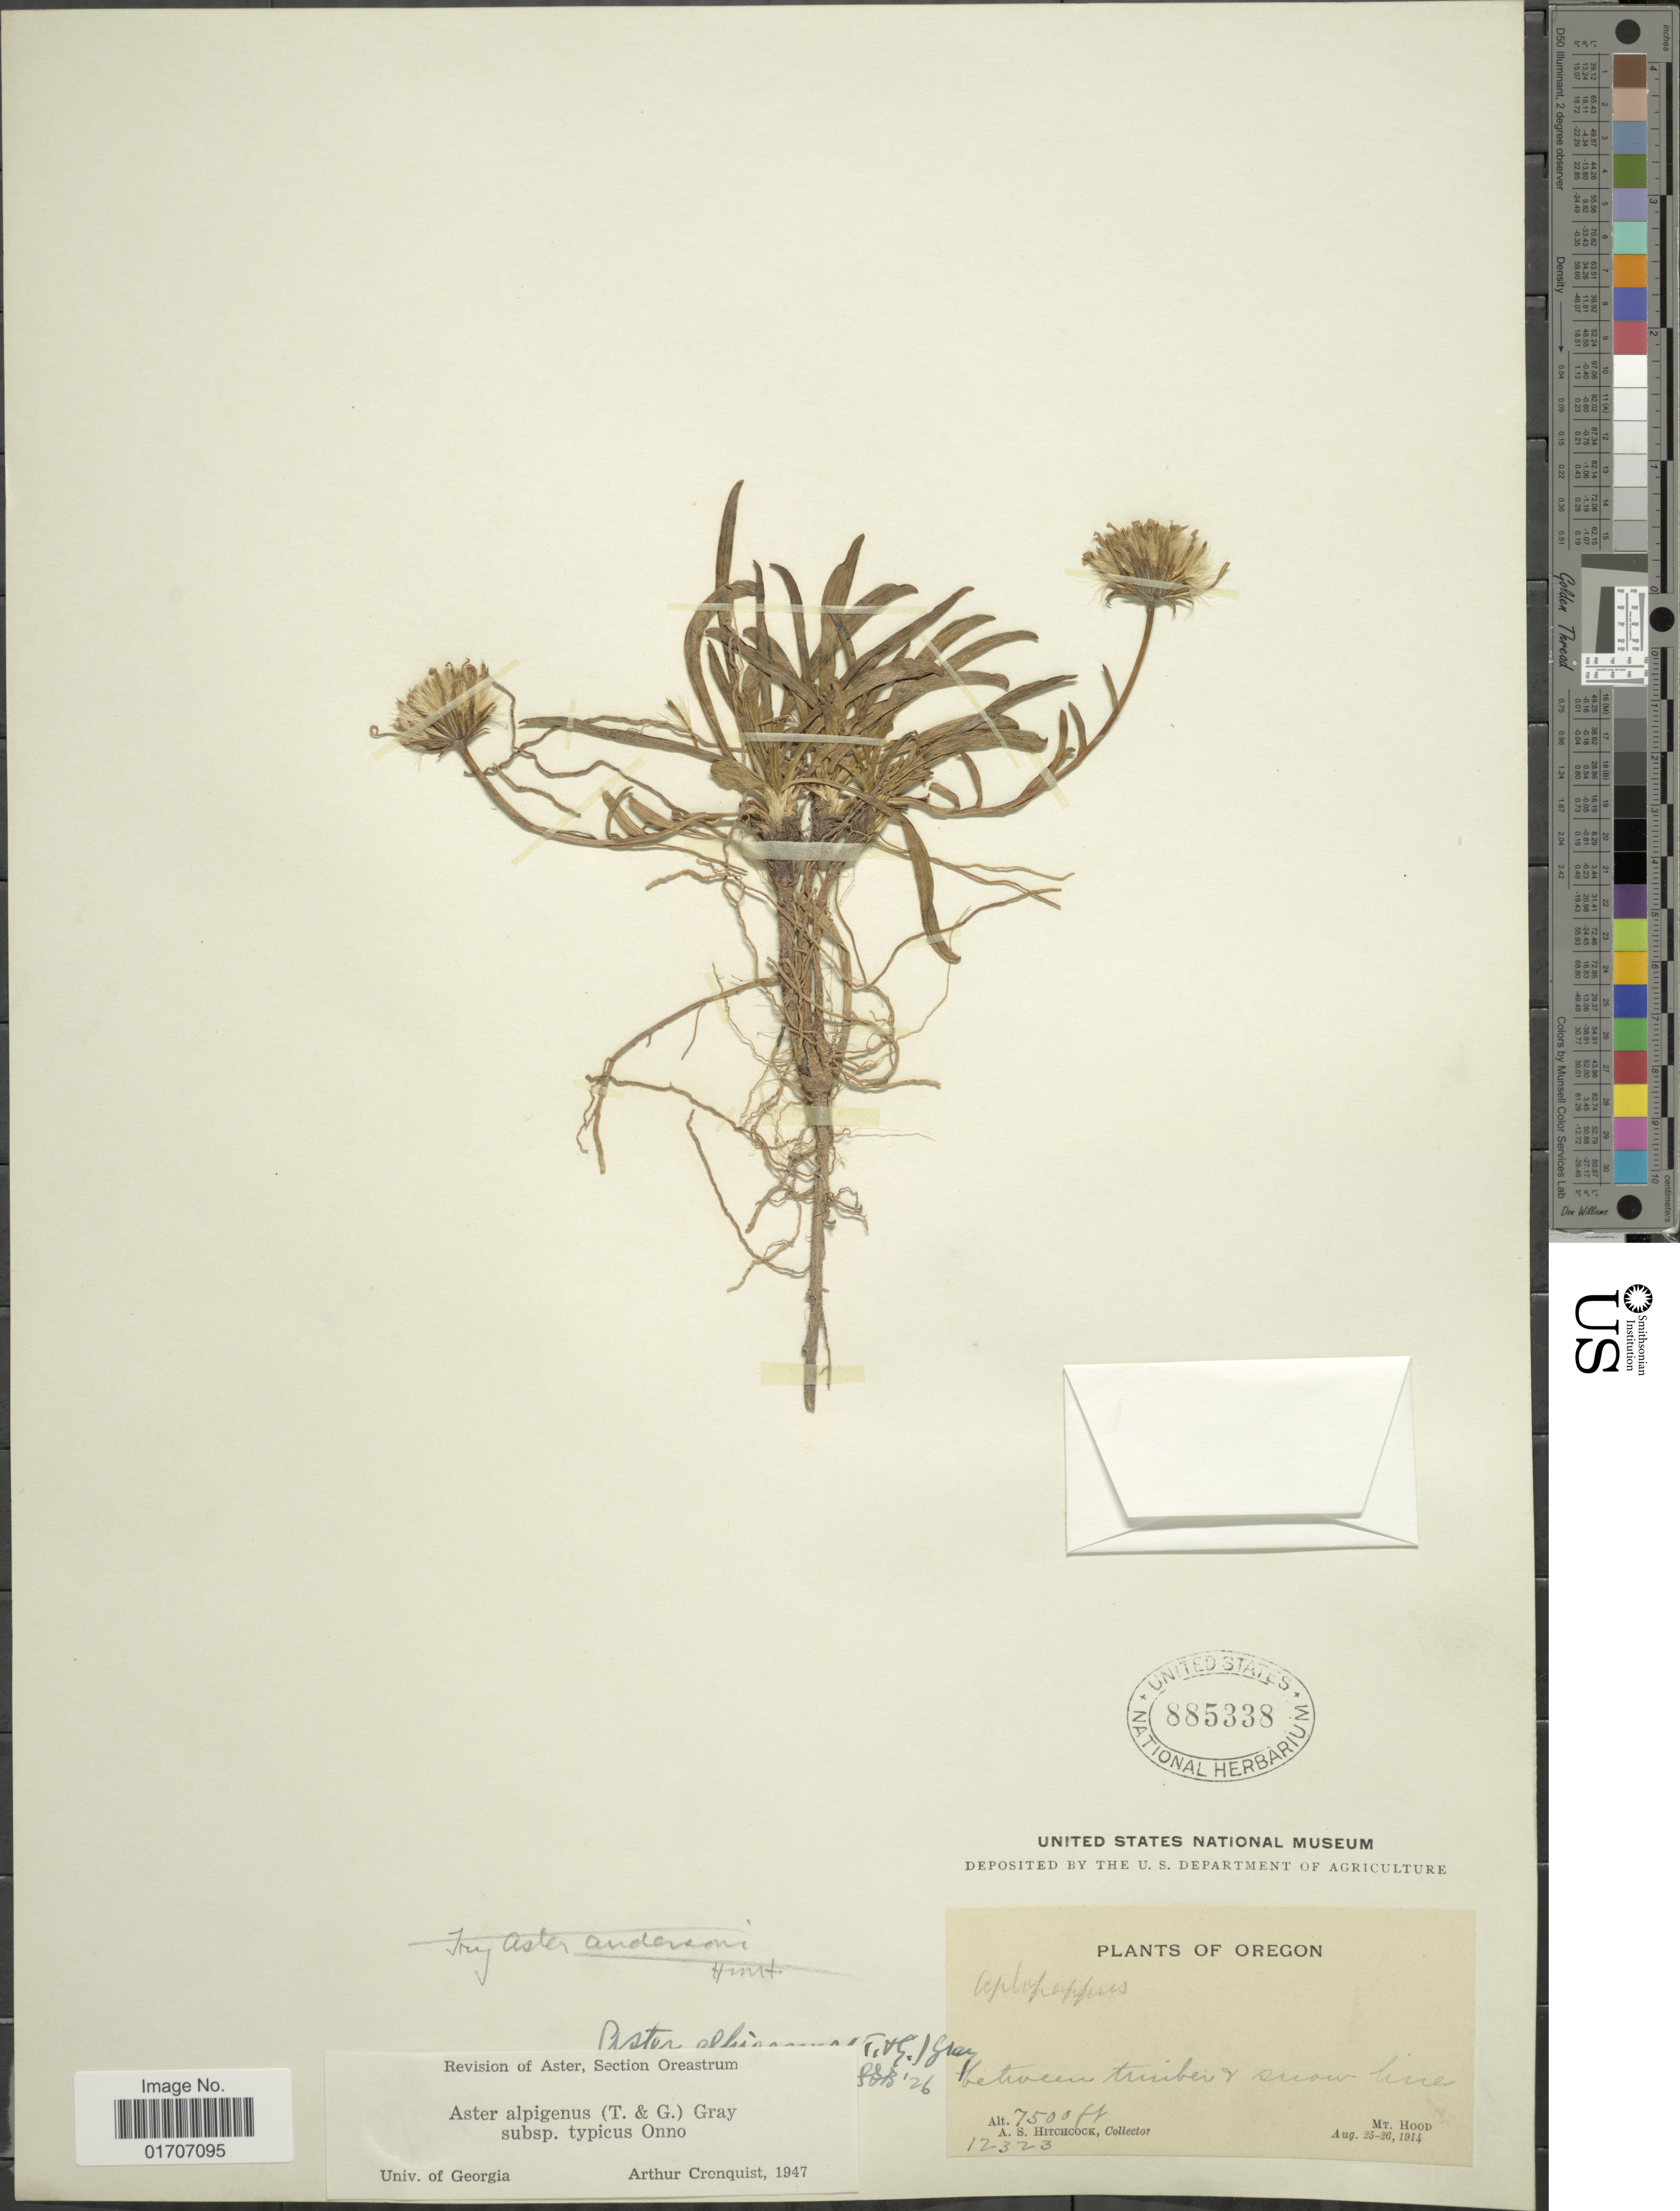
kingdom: Plantae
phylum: Tracheophyta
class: Magnoliopsida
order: Asterales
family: Asteraceae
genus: Oreostemma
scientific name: Oreostemma alpigenum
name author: (Torr. & A. Gray) Greene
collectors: A. S. Hitchcock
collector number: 12323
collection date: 1914-08-25/1914-08-26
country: United States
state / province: Oregon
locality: Between timber & snow line. Mt. Hood.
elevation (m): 2286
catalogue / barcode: US 885338